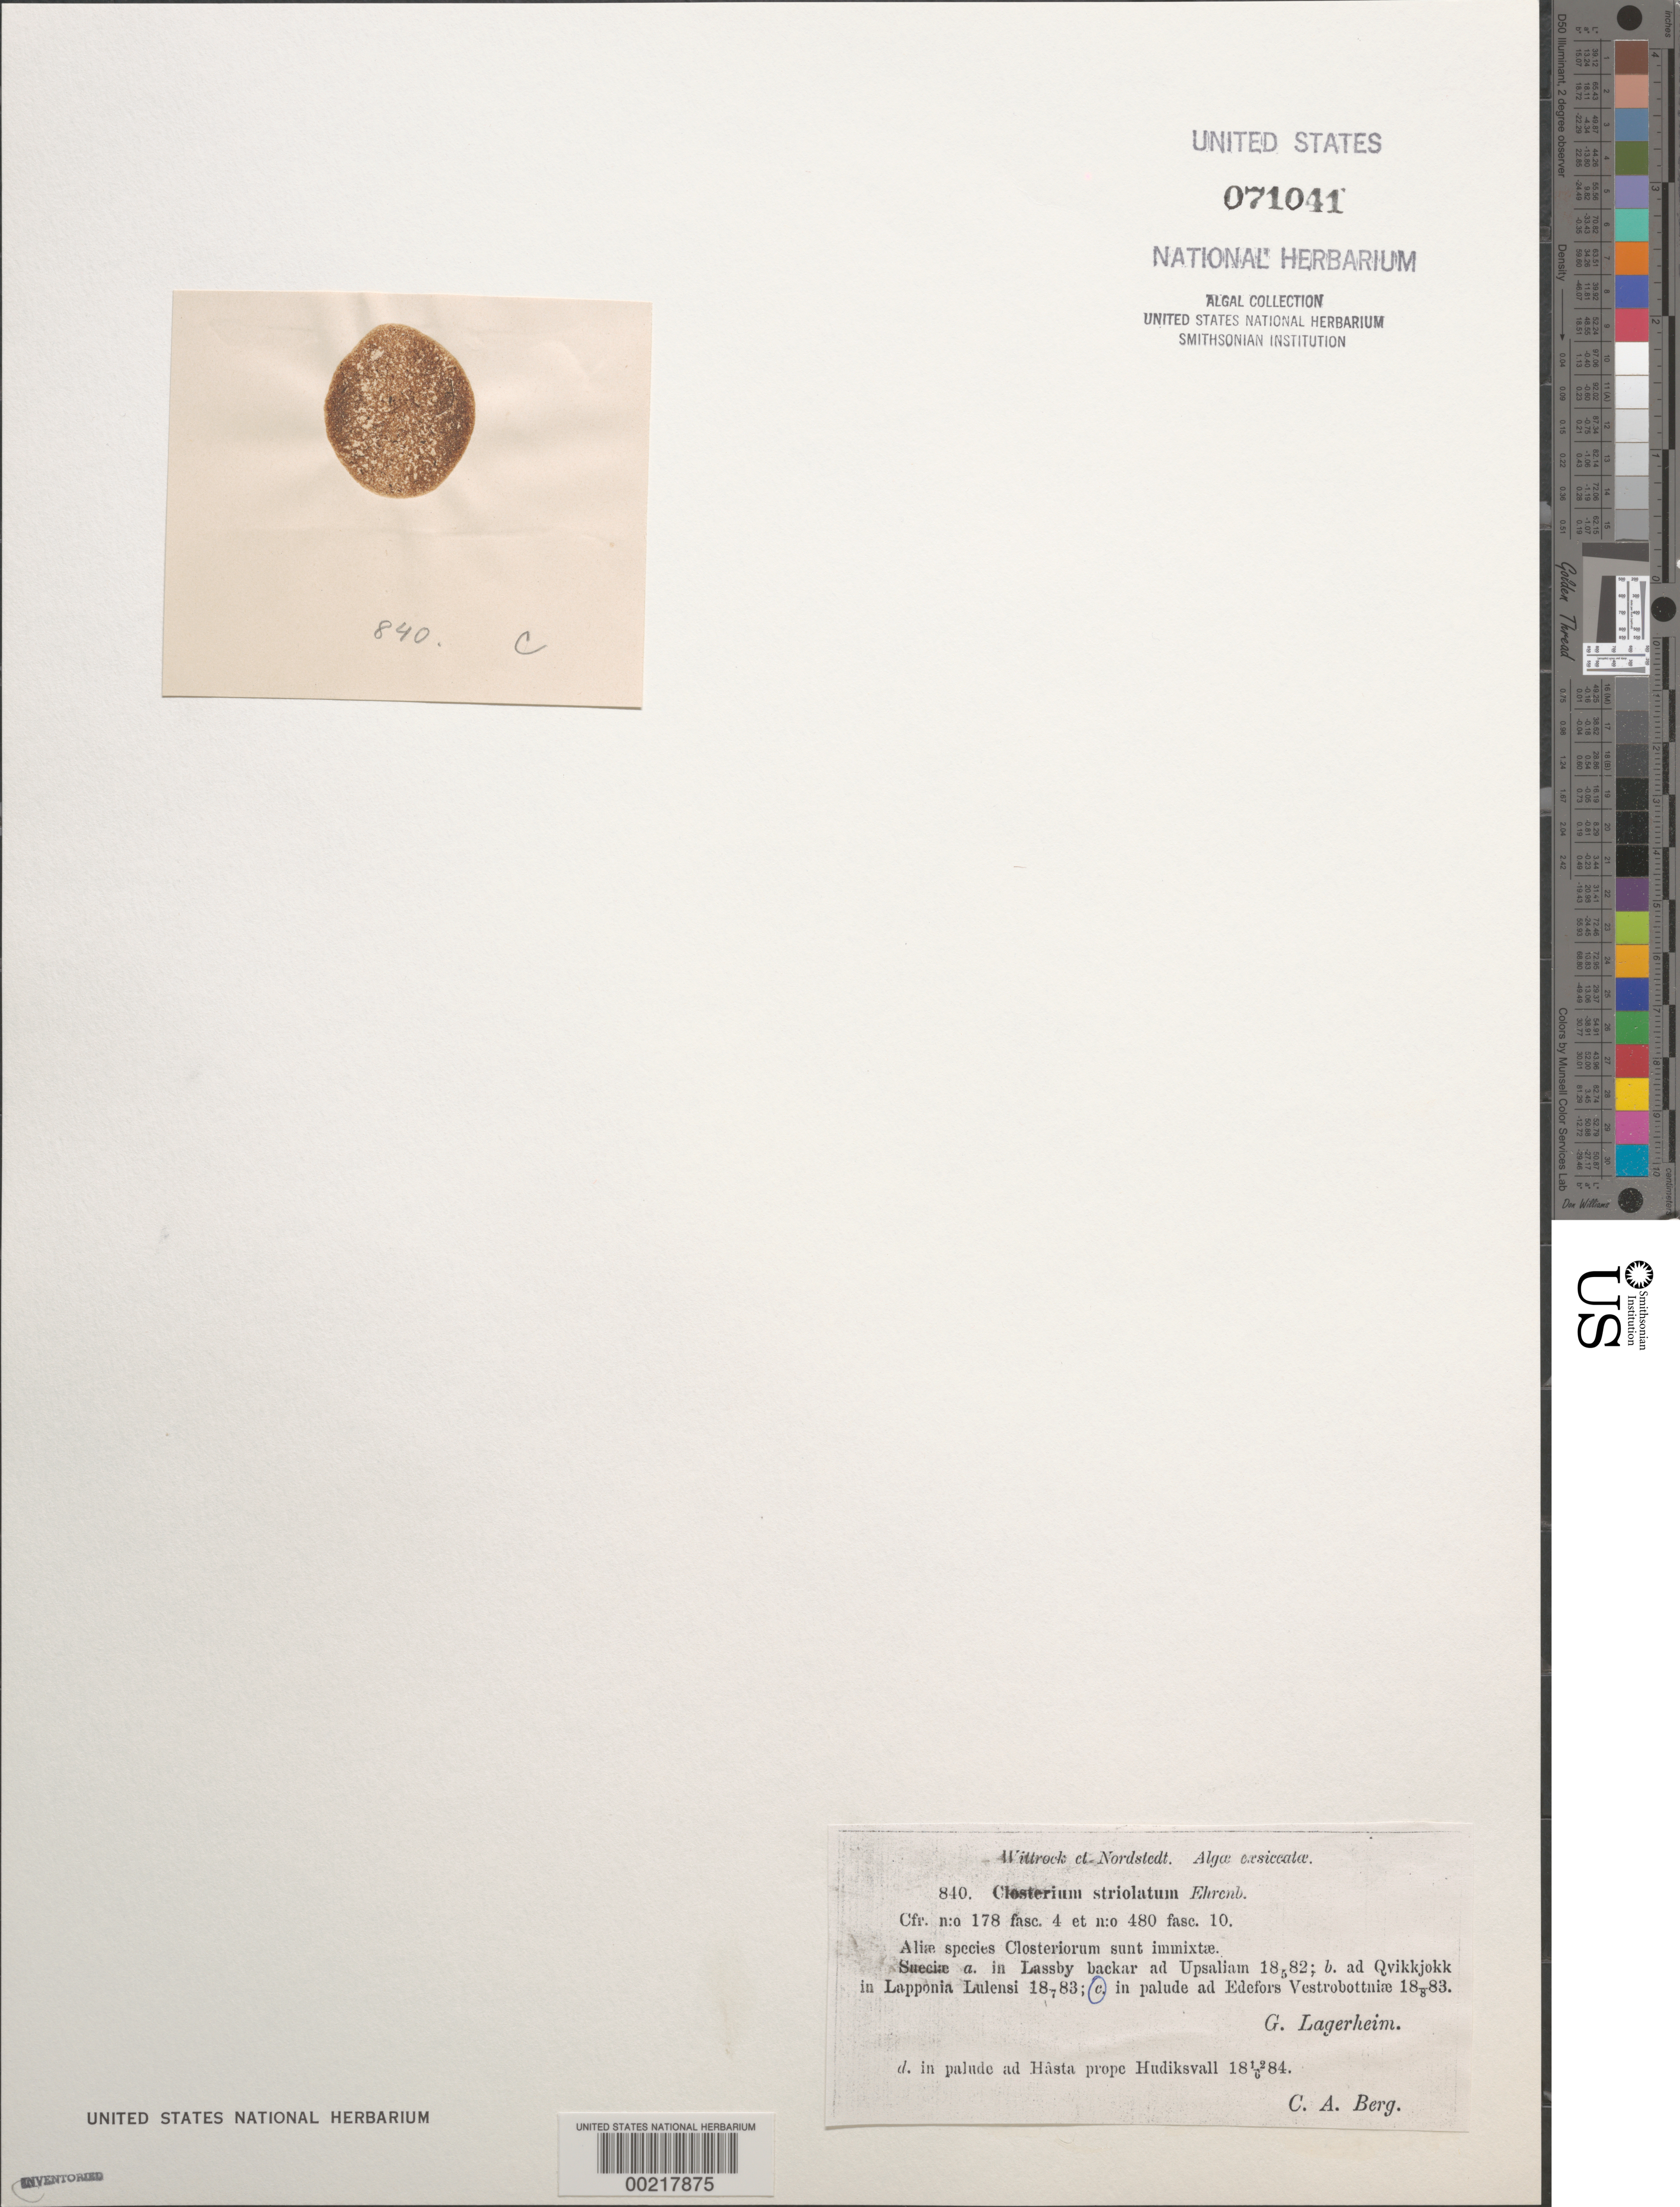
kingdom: Plantae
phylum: Charophyta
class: Zygnematophyceae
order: Zygnematales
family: Closteriaceae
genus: Closterium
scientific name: Closterium striolatum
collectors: G. Lagerheim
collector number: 840c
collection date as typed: Aug 1883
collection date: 1883-08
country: Sweden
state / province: Västra Götaland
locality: Edefors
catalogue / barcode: US 71041